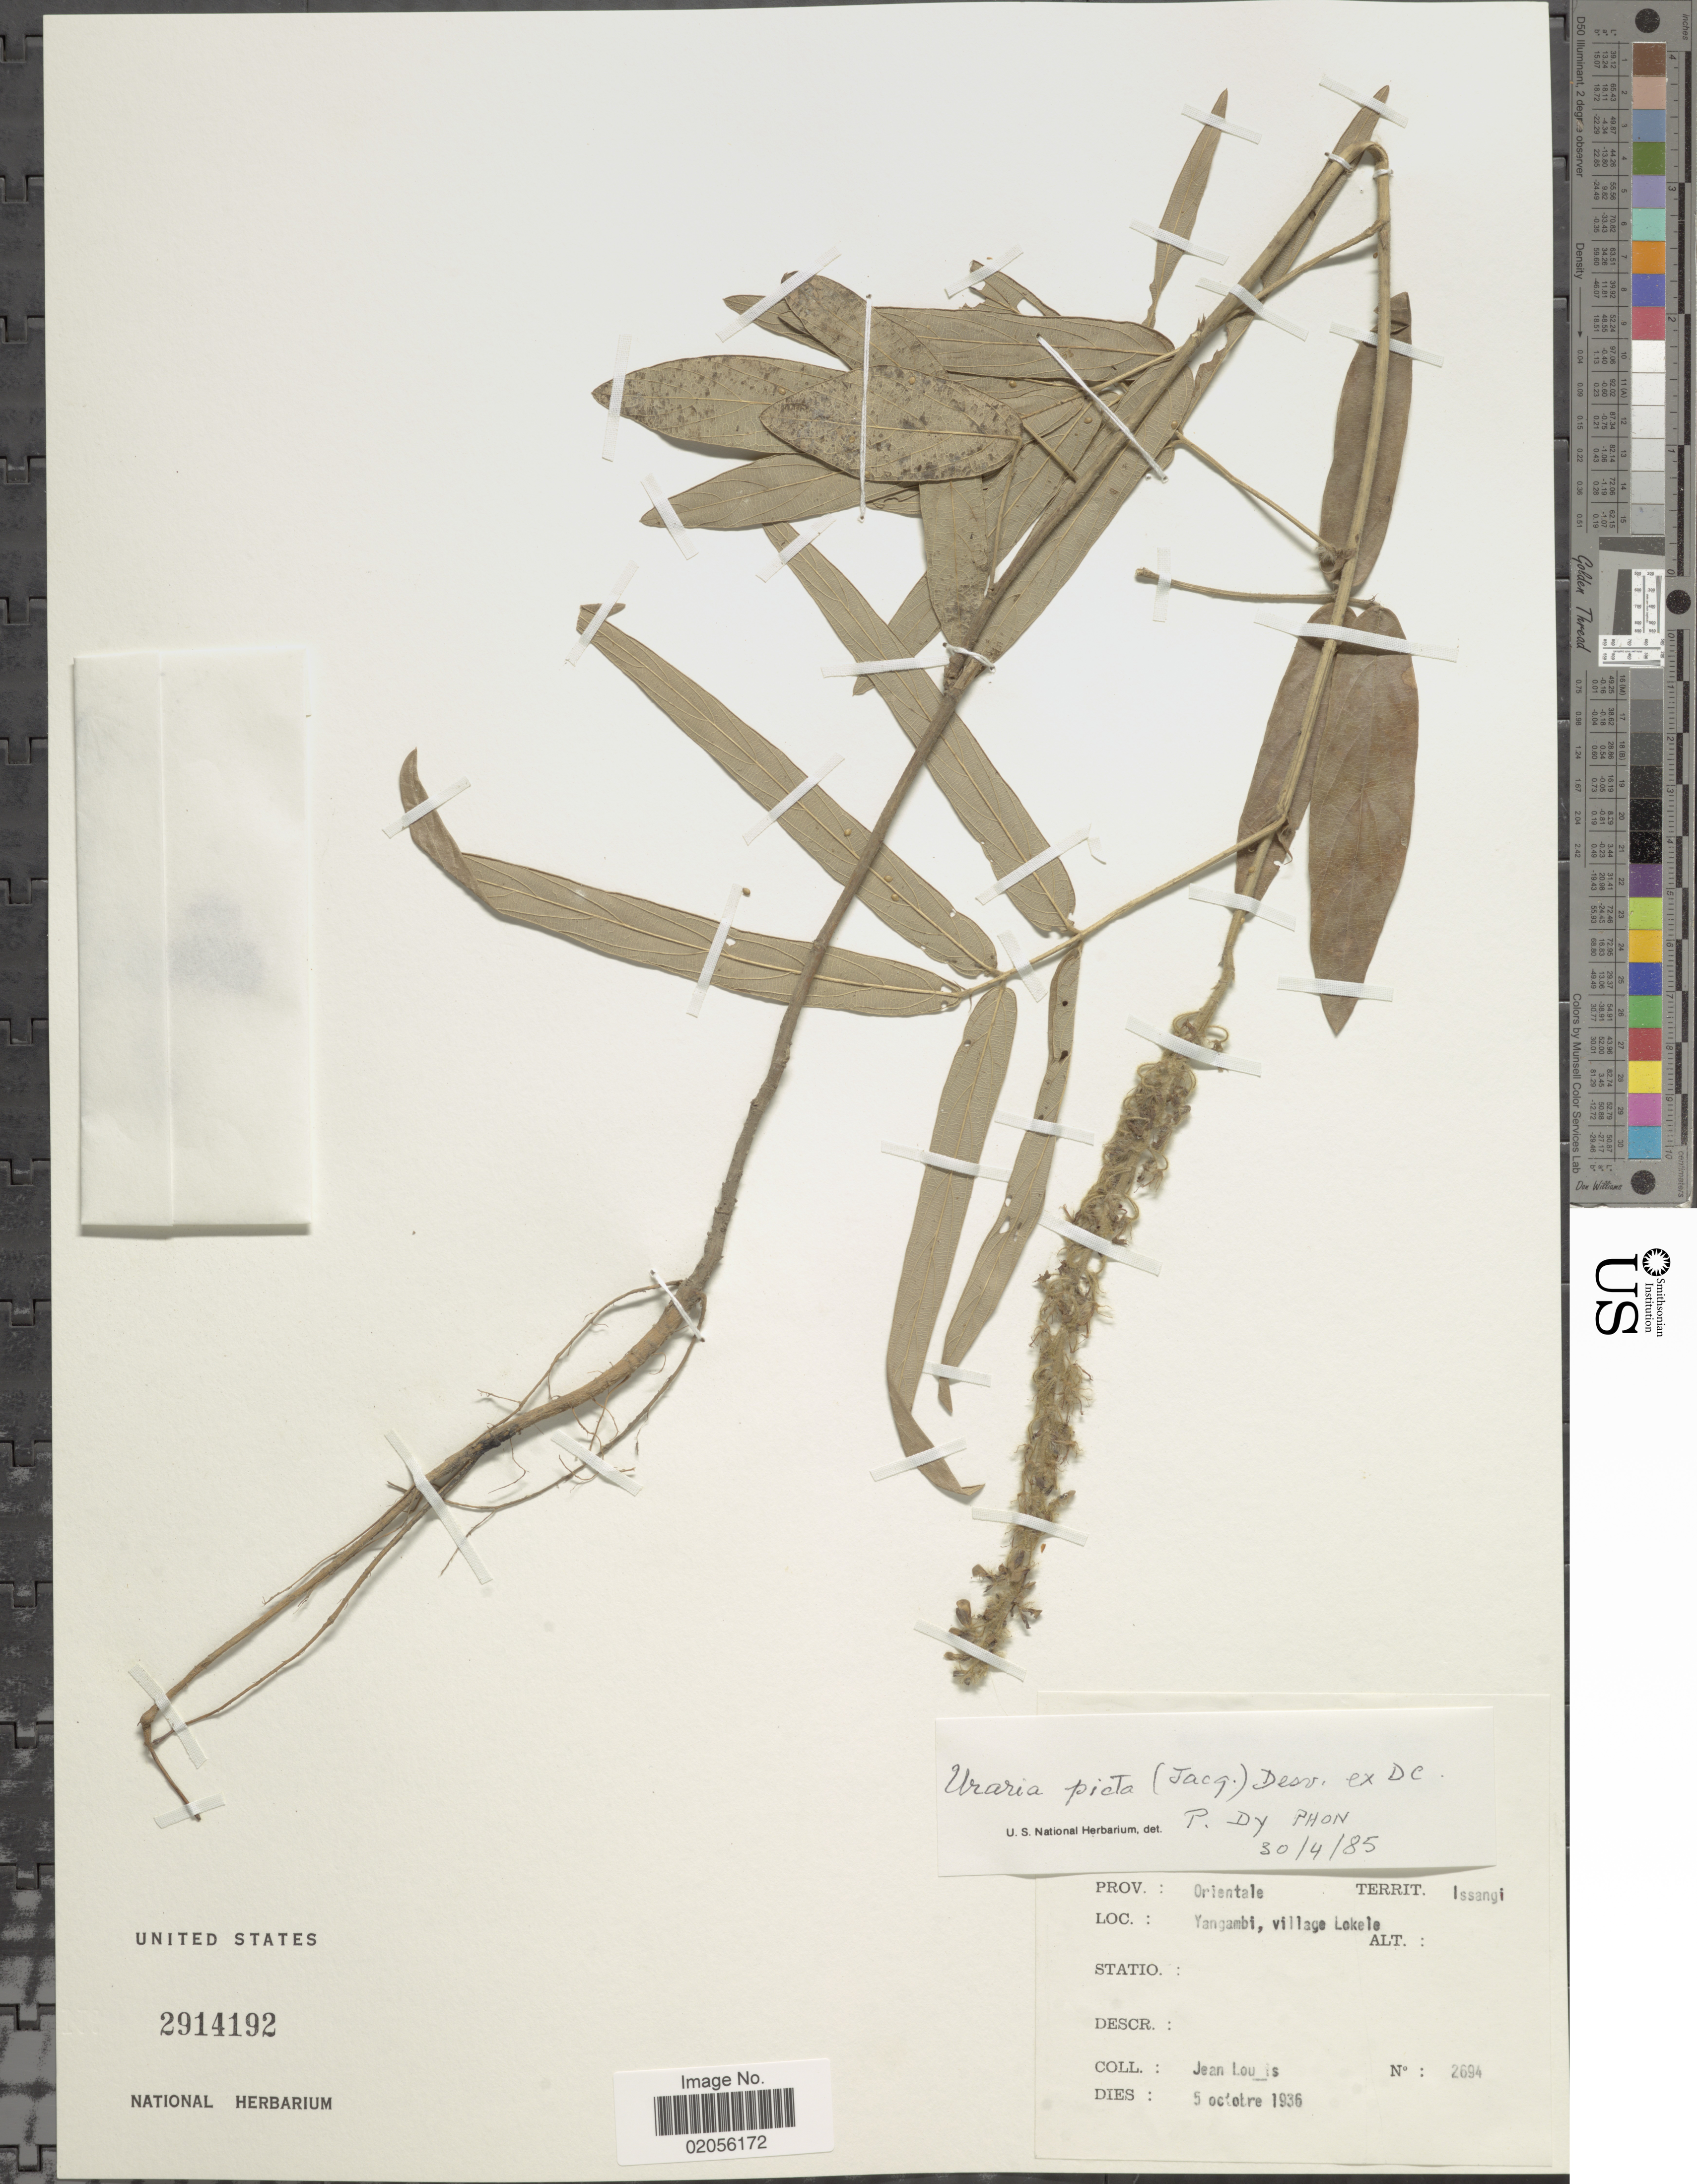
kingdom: Plantae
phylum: Tracheophyta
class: Magnoliopsida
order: Fabales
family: Fabaceae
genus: Uraria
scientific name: Uraria picta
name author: (Jacq.) DC.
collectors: J. Louis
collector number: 2694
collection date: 1936-10-05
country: Congo, Democratic Republic of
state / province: Tshopo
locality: Territ. Issangi. Yangambi, village Lokele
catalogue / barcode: US 2914192